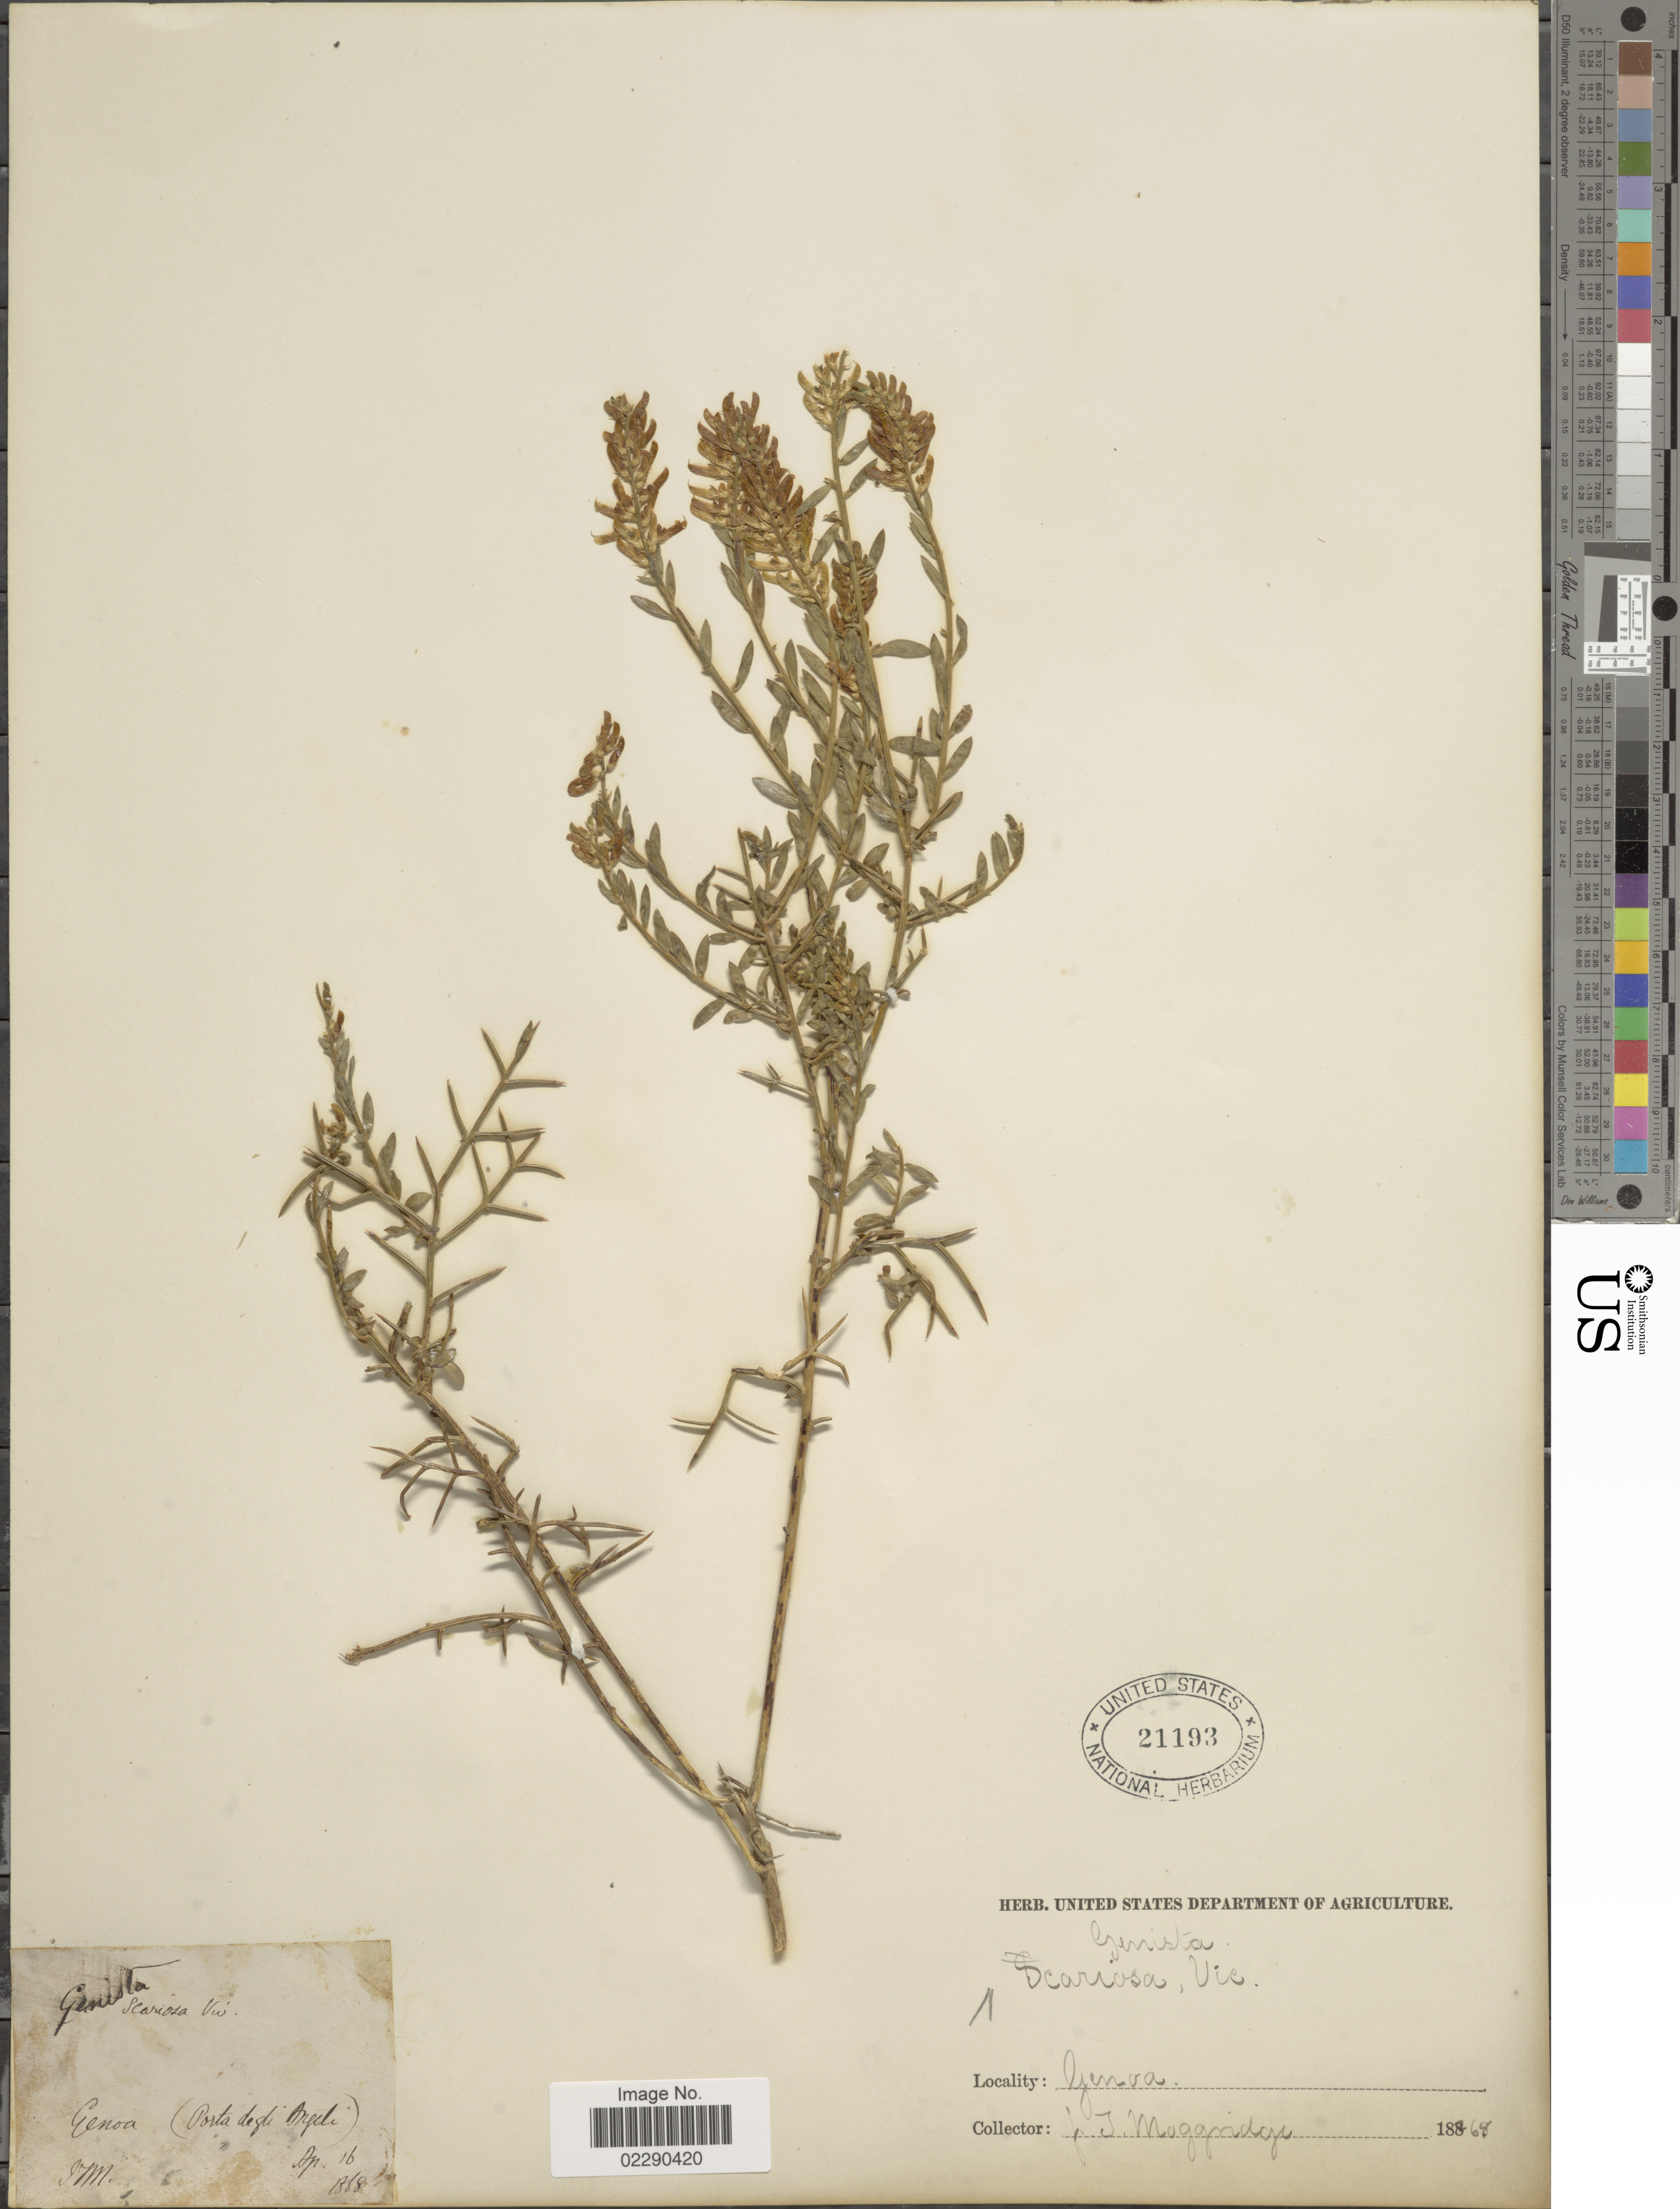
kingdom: Plantae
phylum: Tracheophyta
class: Magnoliopsida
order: Fabales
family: Fabaceae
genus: Genista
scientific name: Genista scariosa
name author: Viv.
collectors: J. T. Moggridge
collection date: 1868-04-16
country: Italy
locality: Genoa (Porta degli [interpreted] Angeli)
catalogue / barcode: US 21193